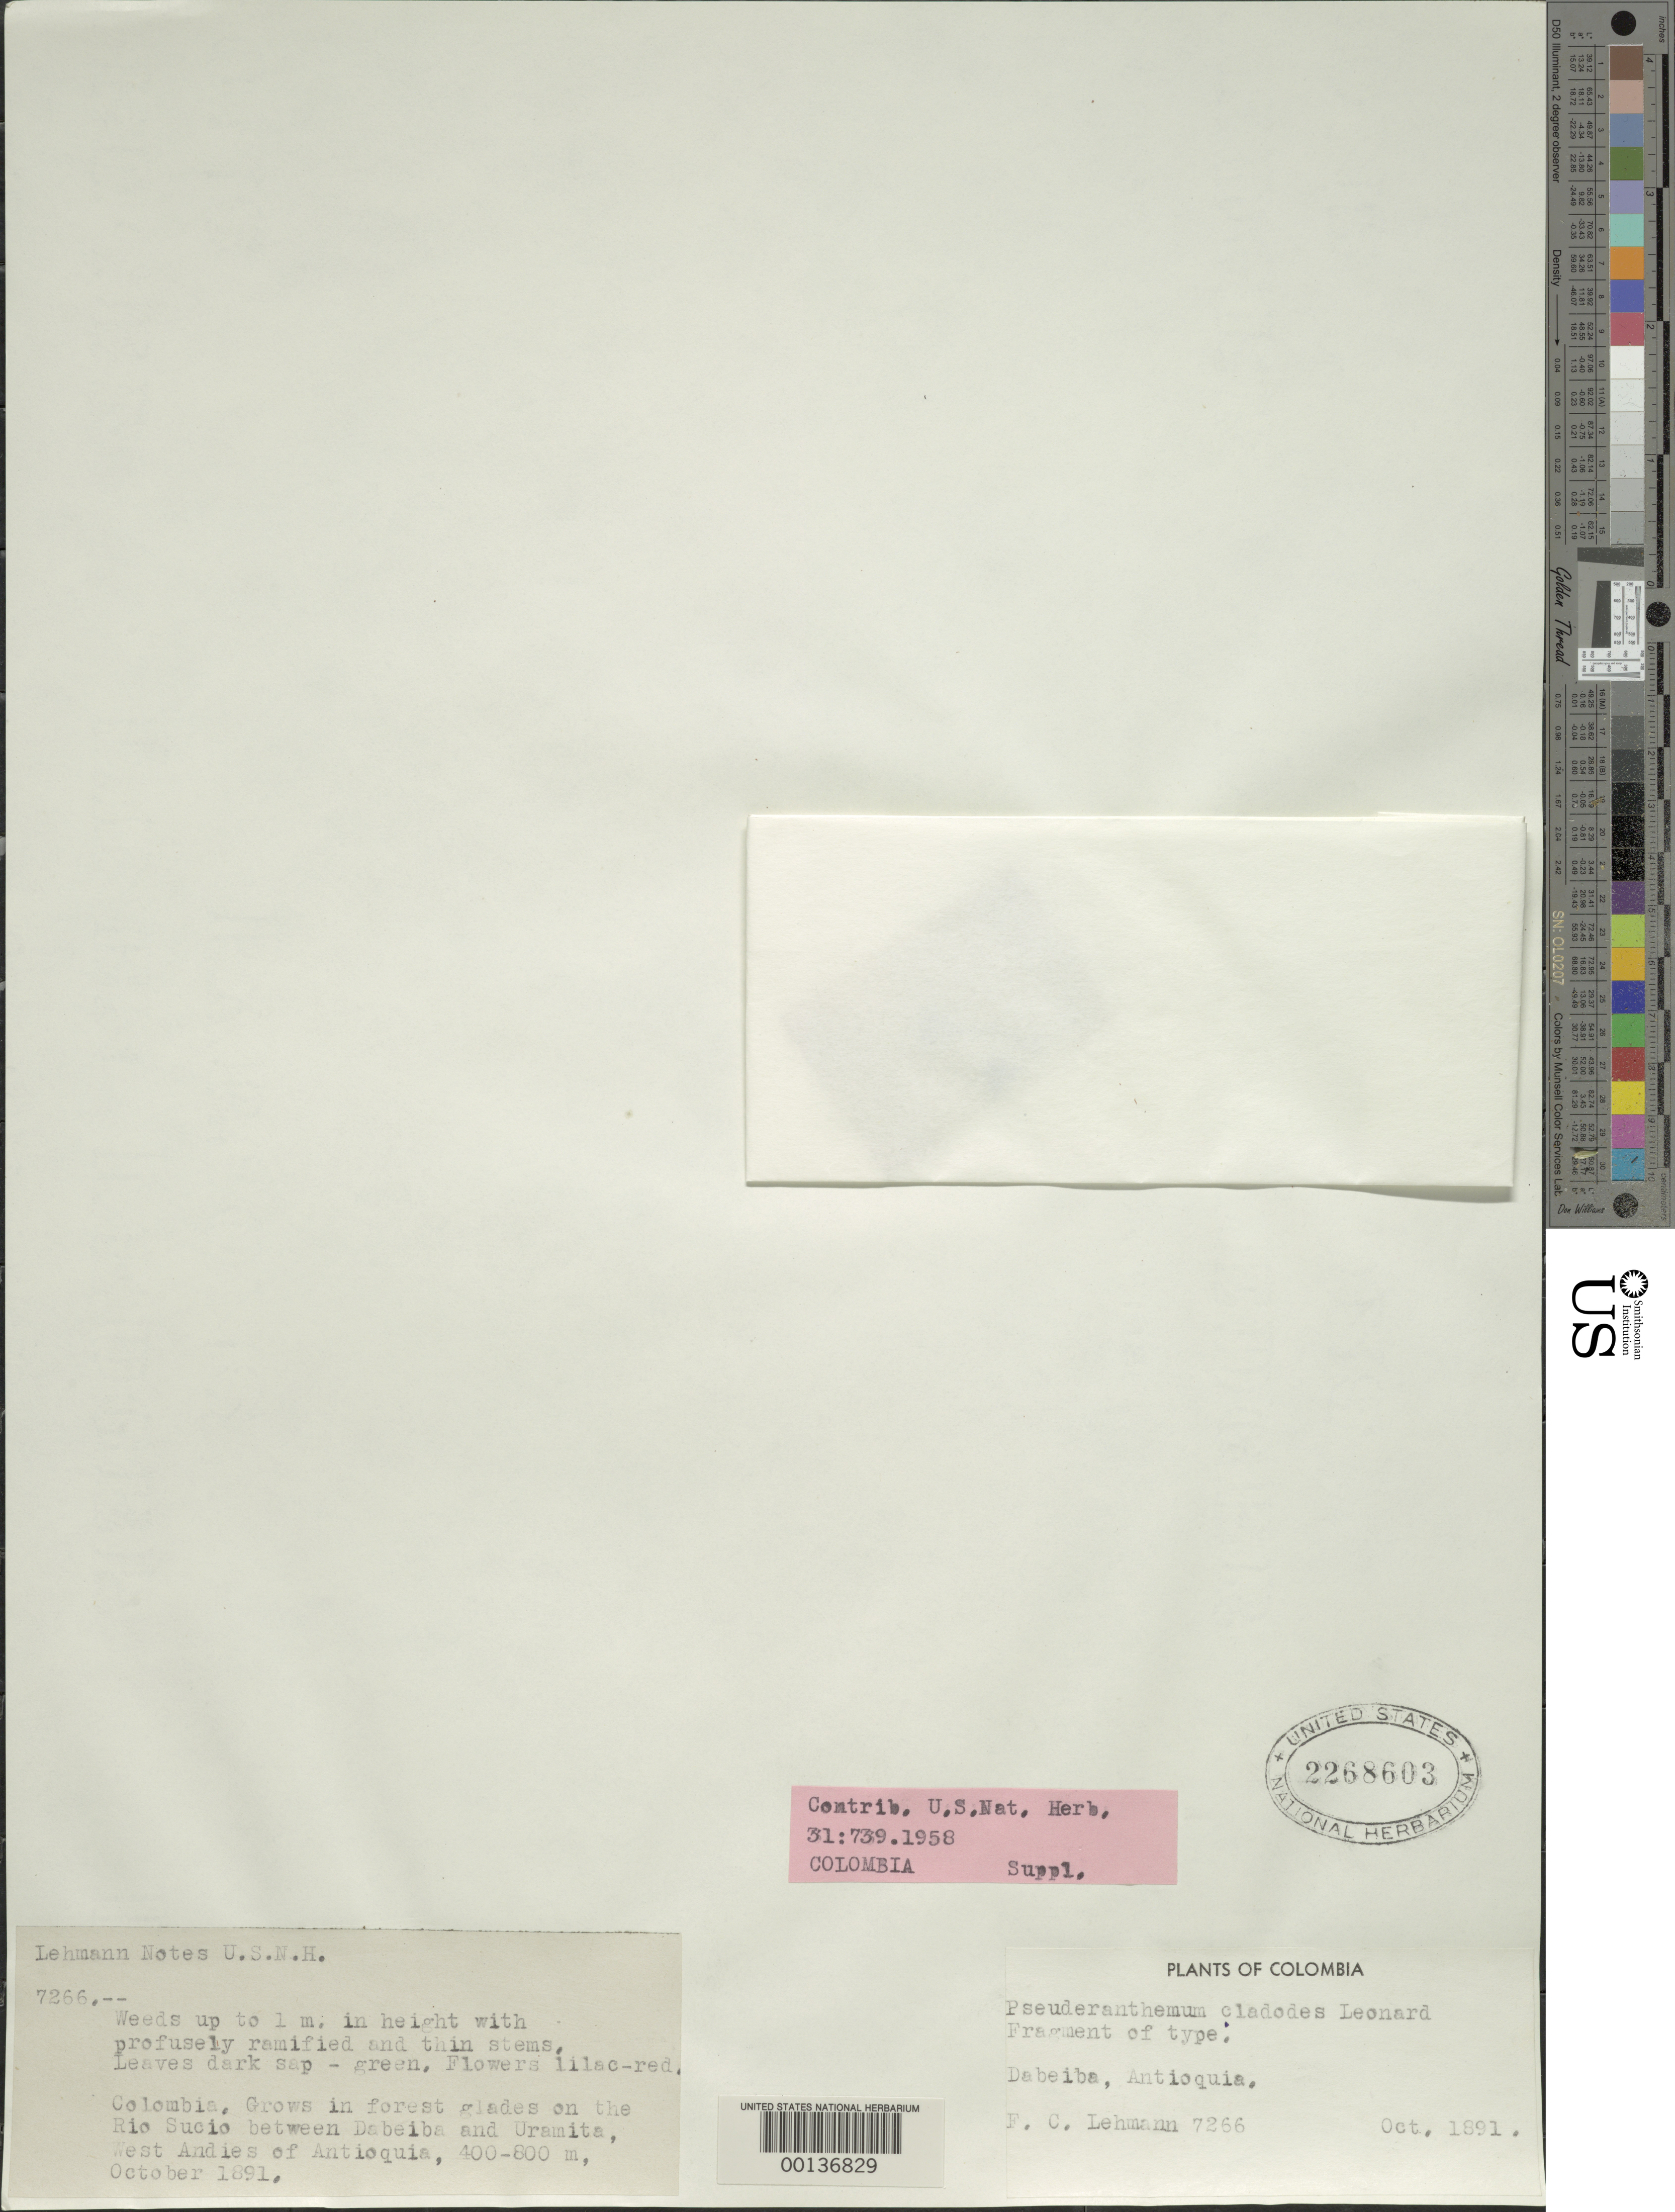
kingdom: Plantae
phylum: Tracheophyta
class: Magnoliopsida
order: Lamiales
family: Acanthaceae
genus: Pseuderanthemum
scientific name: Pseuderanthemum cladodes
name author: Leonard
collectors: F. C. Lehmann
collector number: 7266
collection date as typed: Oct 1891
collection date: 1891-10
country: Colombia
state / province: Antioquia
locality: Rio Sucio, between Dabeiba & Uramita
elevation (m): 400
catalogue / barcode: US 2268603